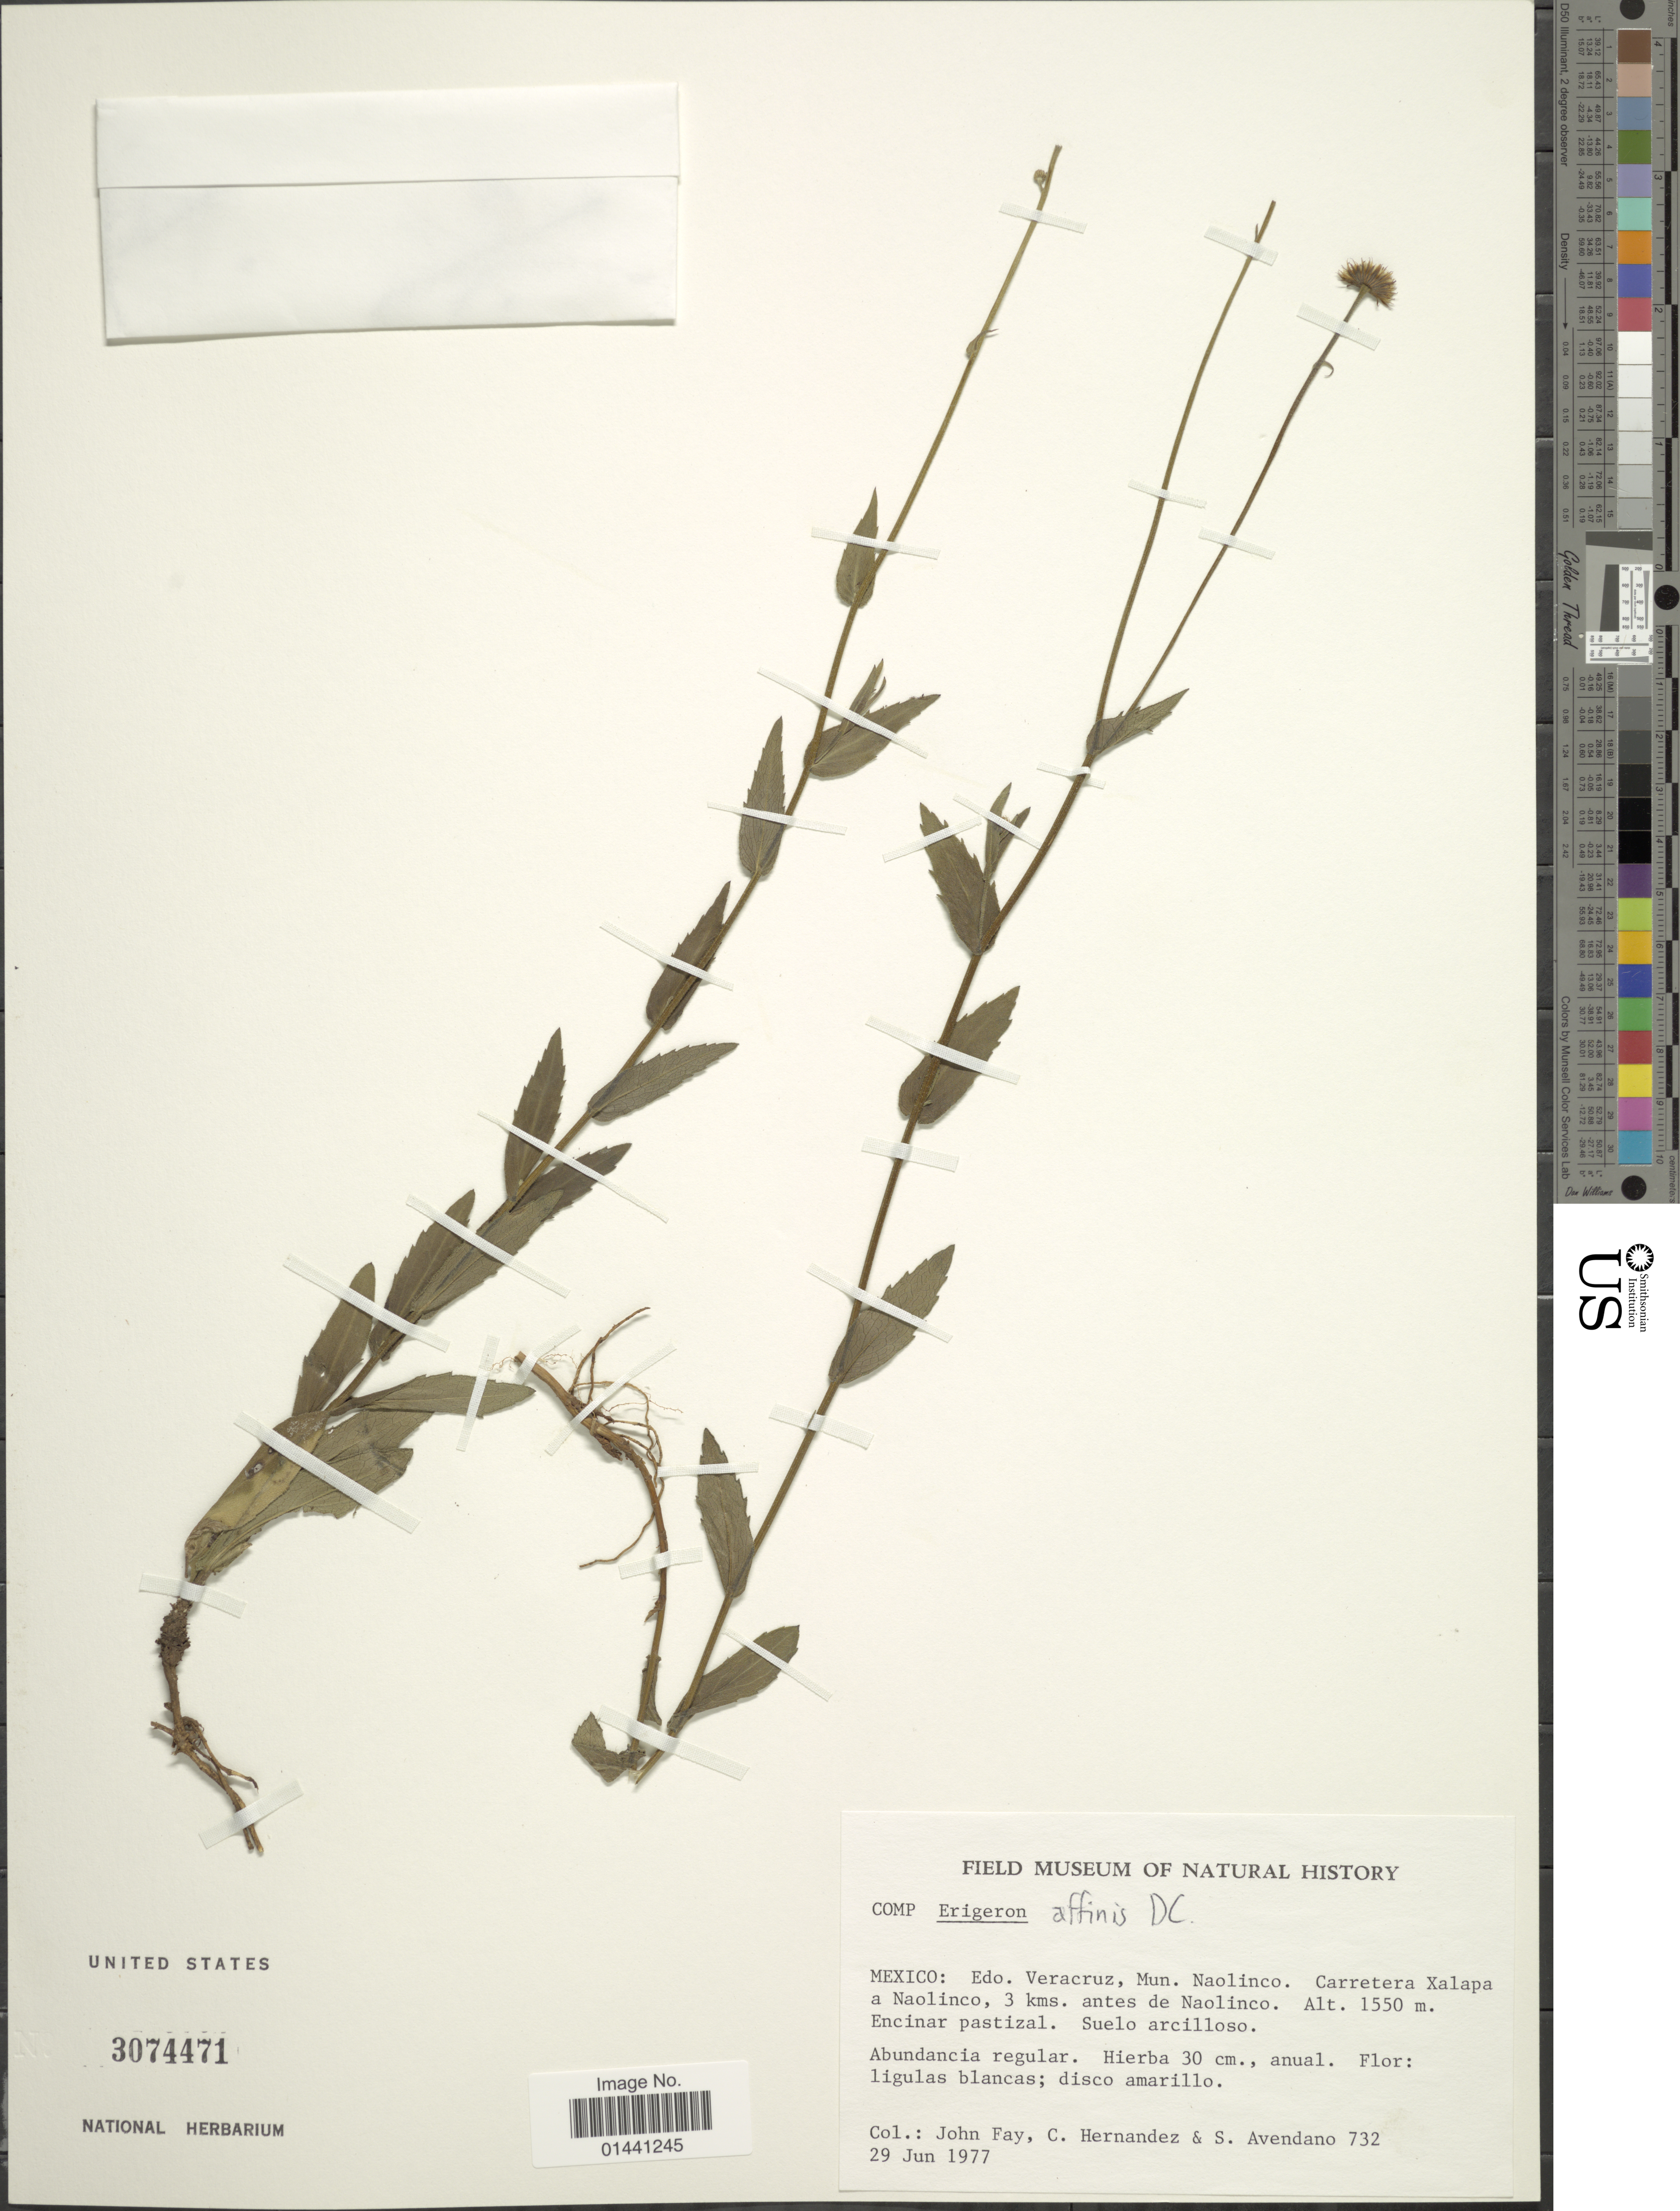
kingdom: Plantae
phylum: Tracheophyta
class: Magnoliopsida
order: Asterales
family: Asteraceae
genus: Erigeron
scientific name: Erigeron affinis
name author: V.M. Badillo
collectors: J. M. Fay, C. Hernandez & S. Avendano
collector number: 732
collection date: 1977-06-29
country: Mexico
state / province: Veracruz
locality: Edo. Veracruz, Mun. Naolinco, Carretera Xalapa a Naolinco, 3 kms. antes de Naolinco, Encinar pastizal, Suelo arcilloso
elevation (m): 1550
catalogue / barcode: US 3074471